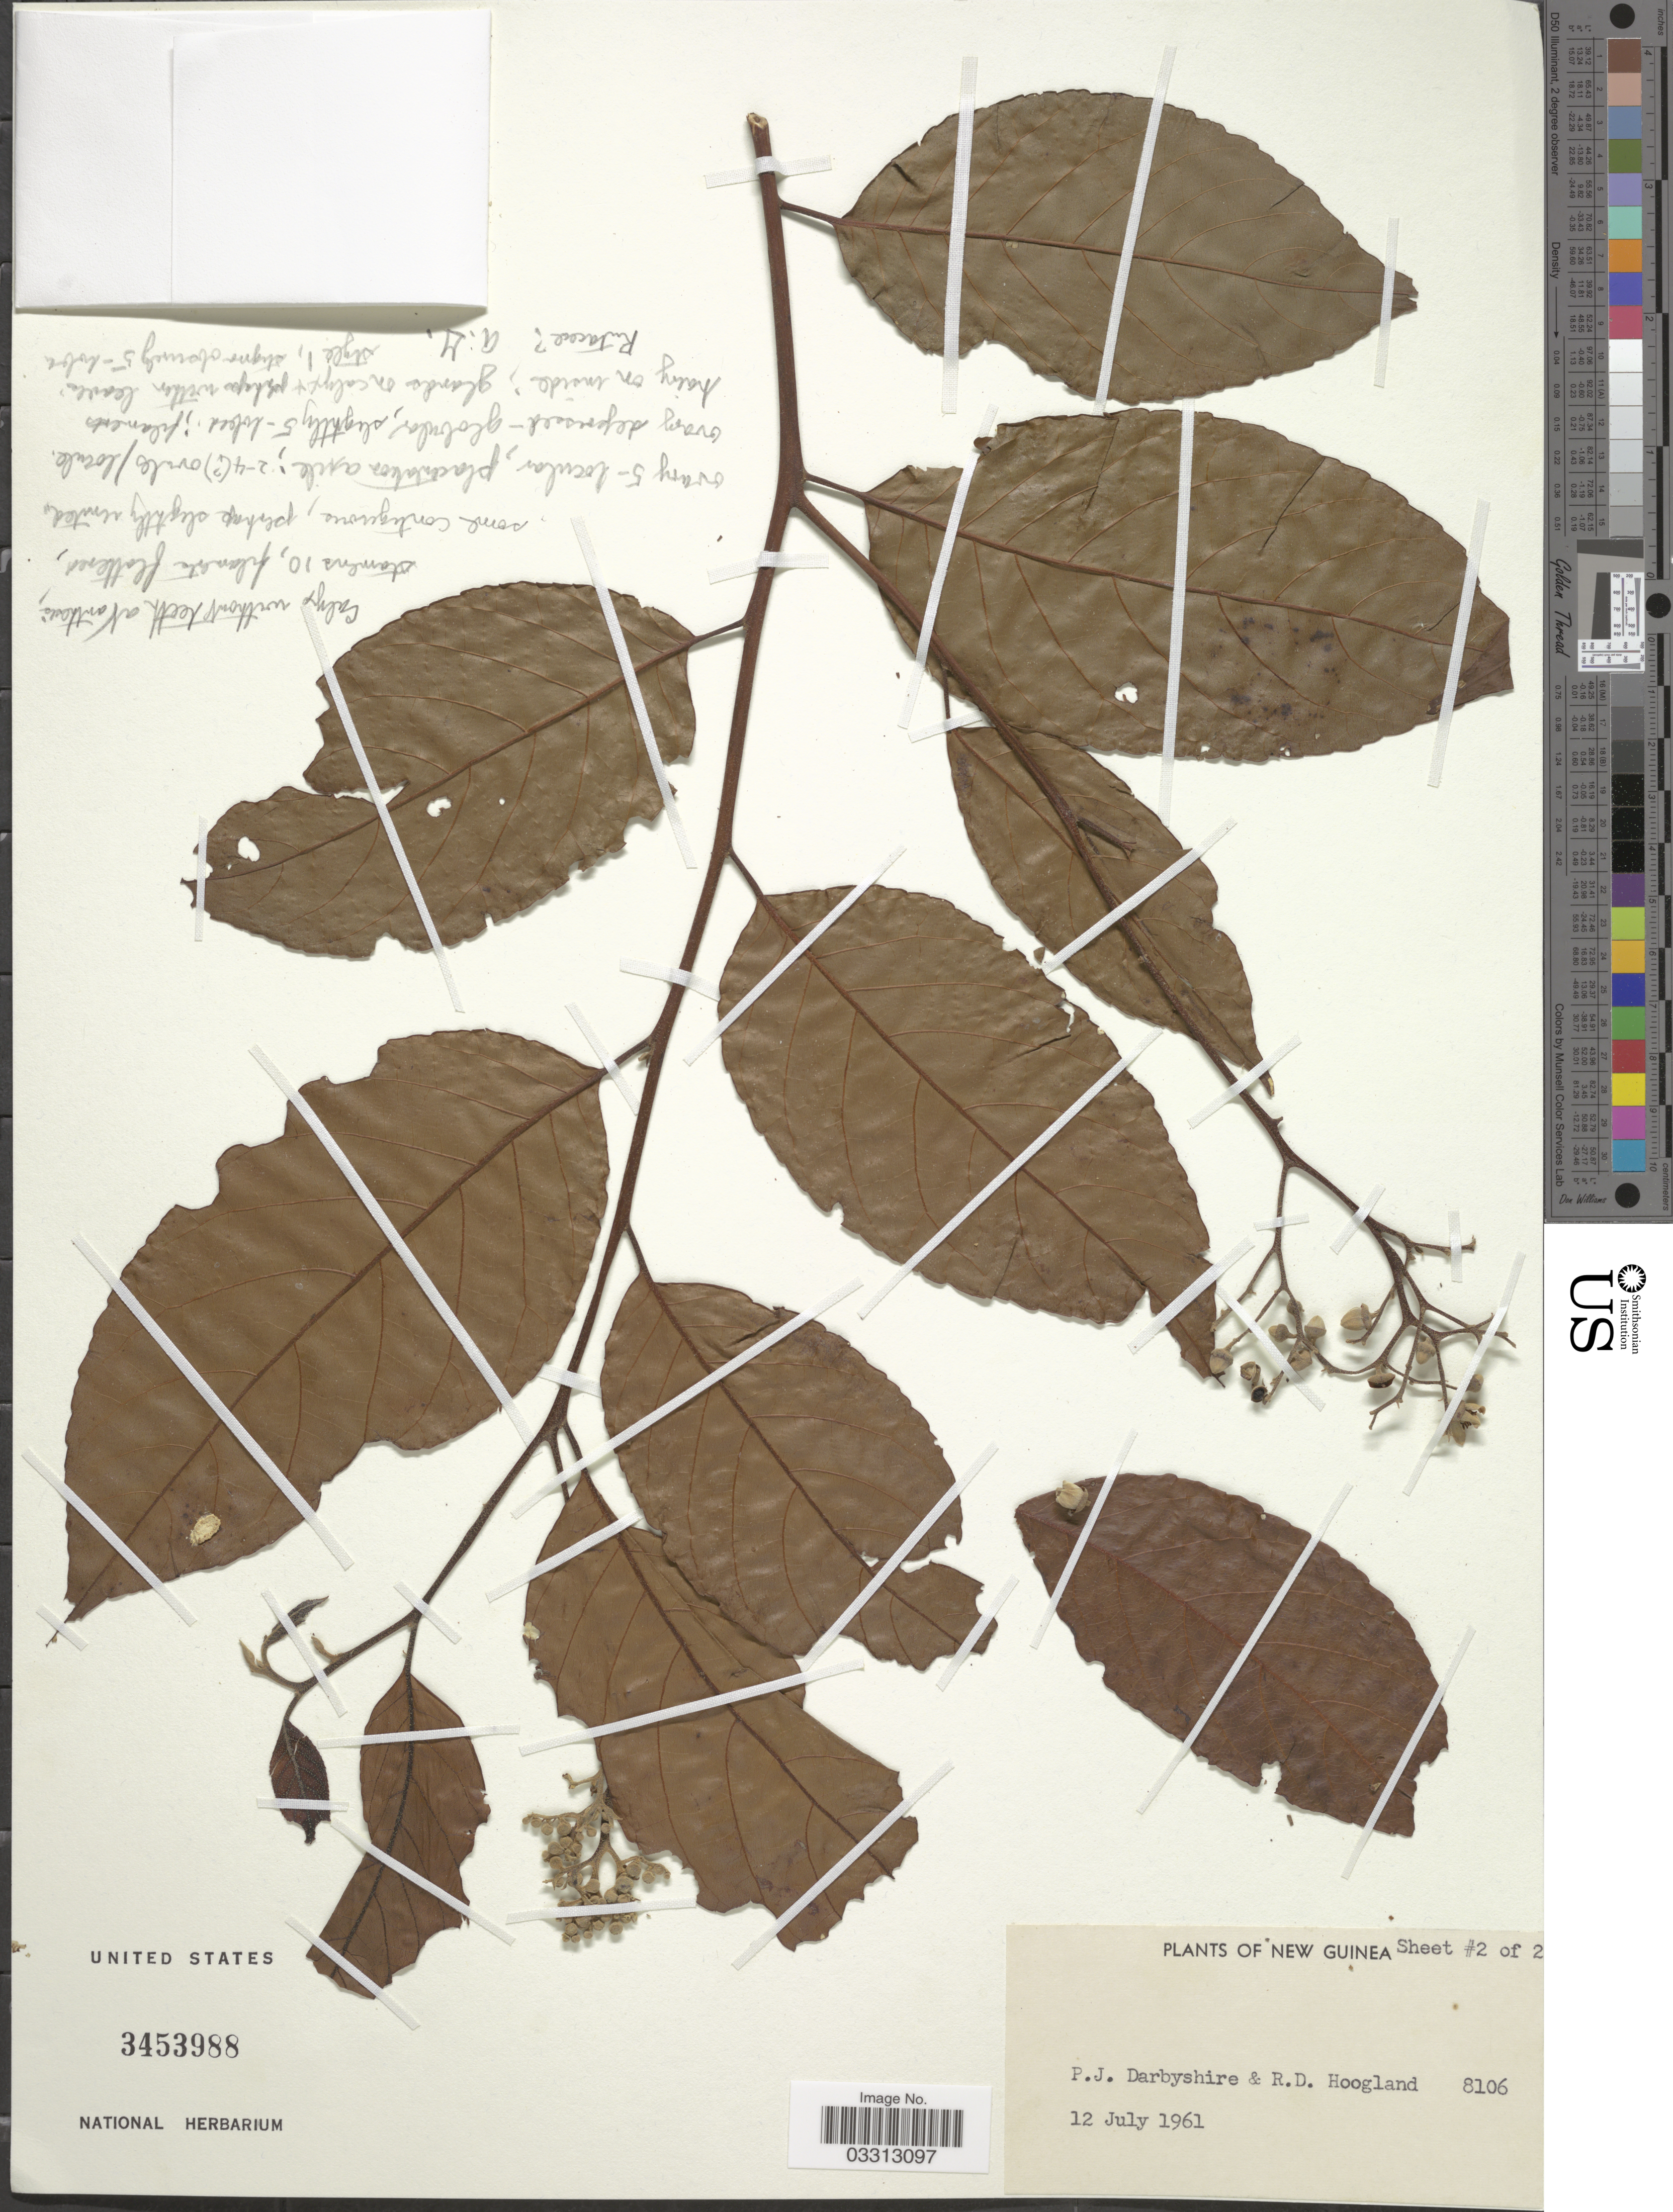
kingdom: Plantae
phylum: Tracheophyta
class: Magnoliopsida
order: Ericales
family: Styracaceae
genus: Bruinsmia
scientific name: Bruinsmia styracoides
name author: Boerl. & Koord.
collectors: P. Darbyshire & R. D. Hoogland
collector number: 8106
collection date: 1961-07-12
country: Papua New Guinea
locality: New Guinea.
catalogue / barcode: US 3453988